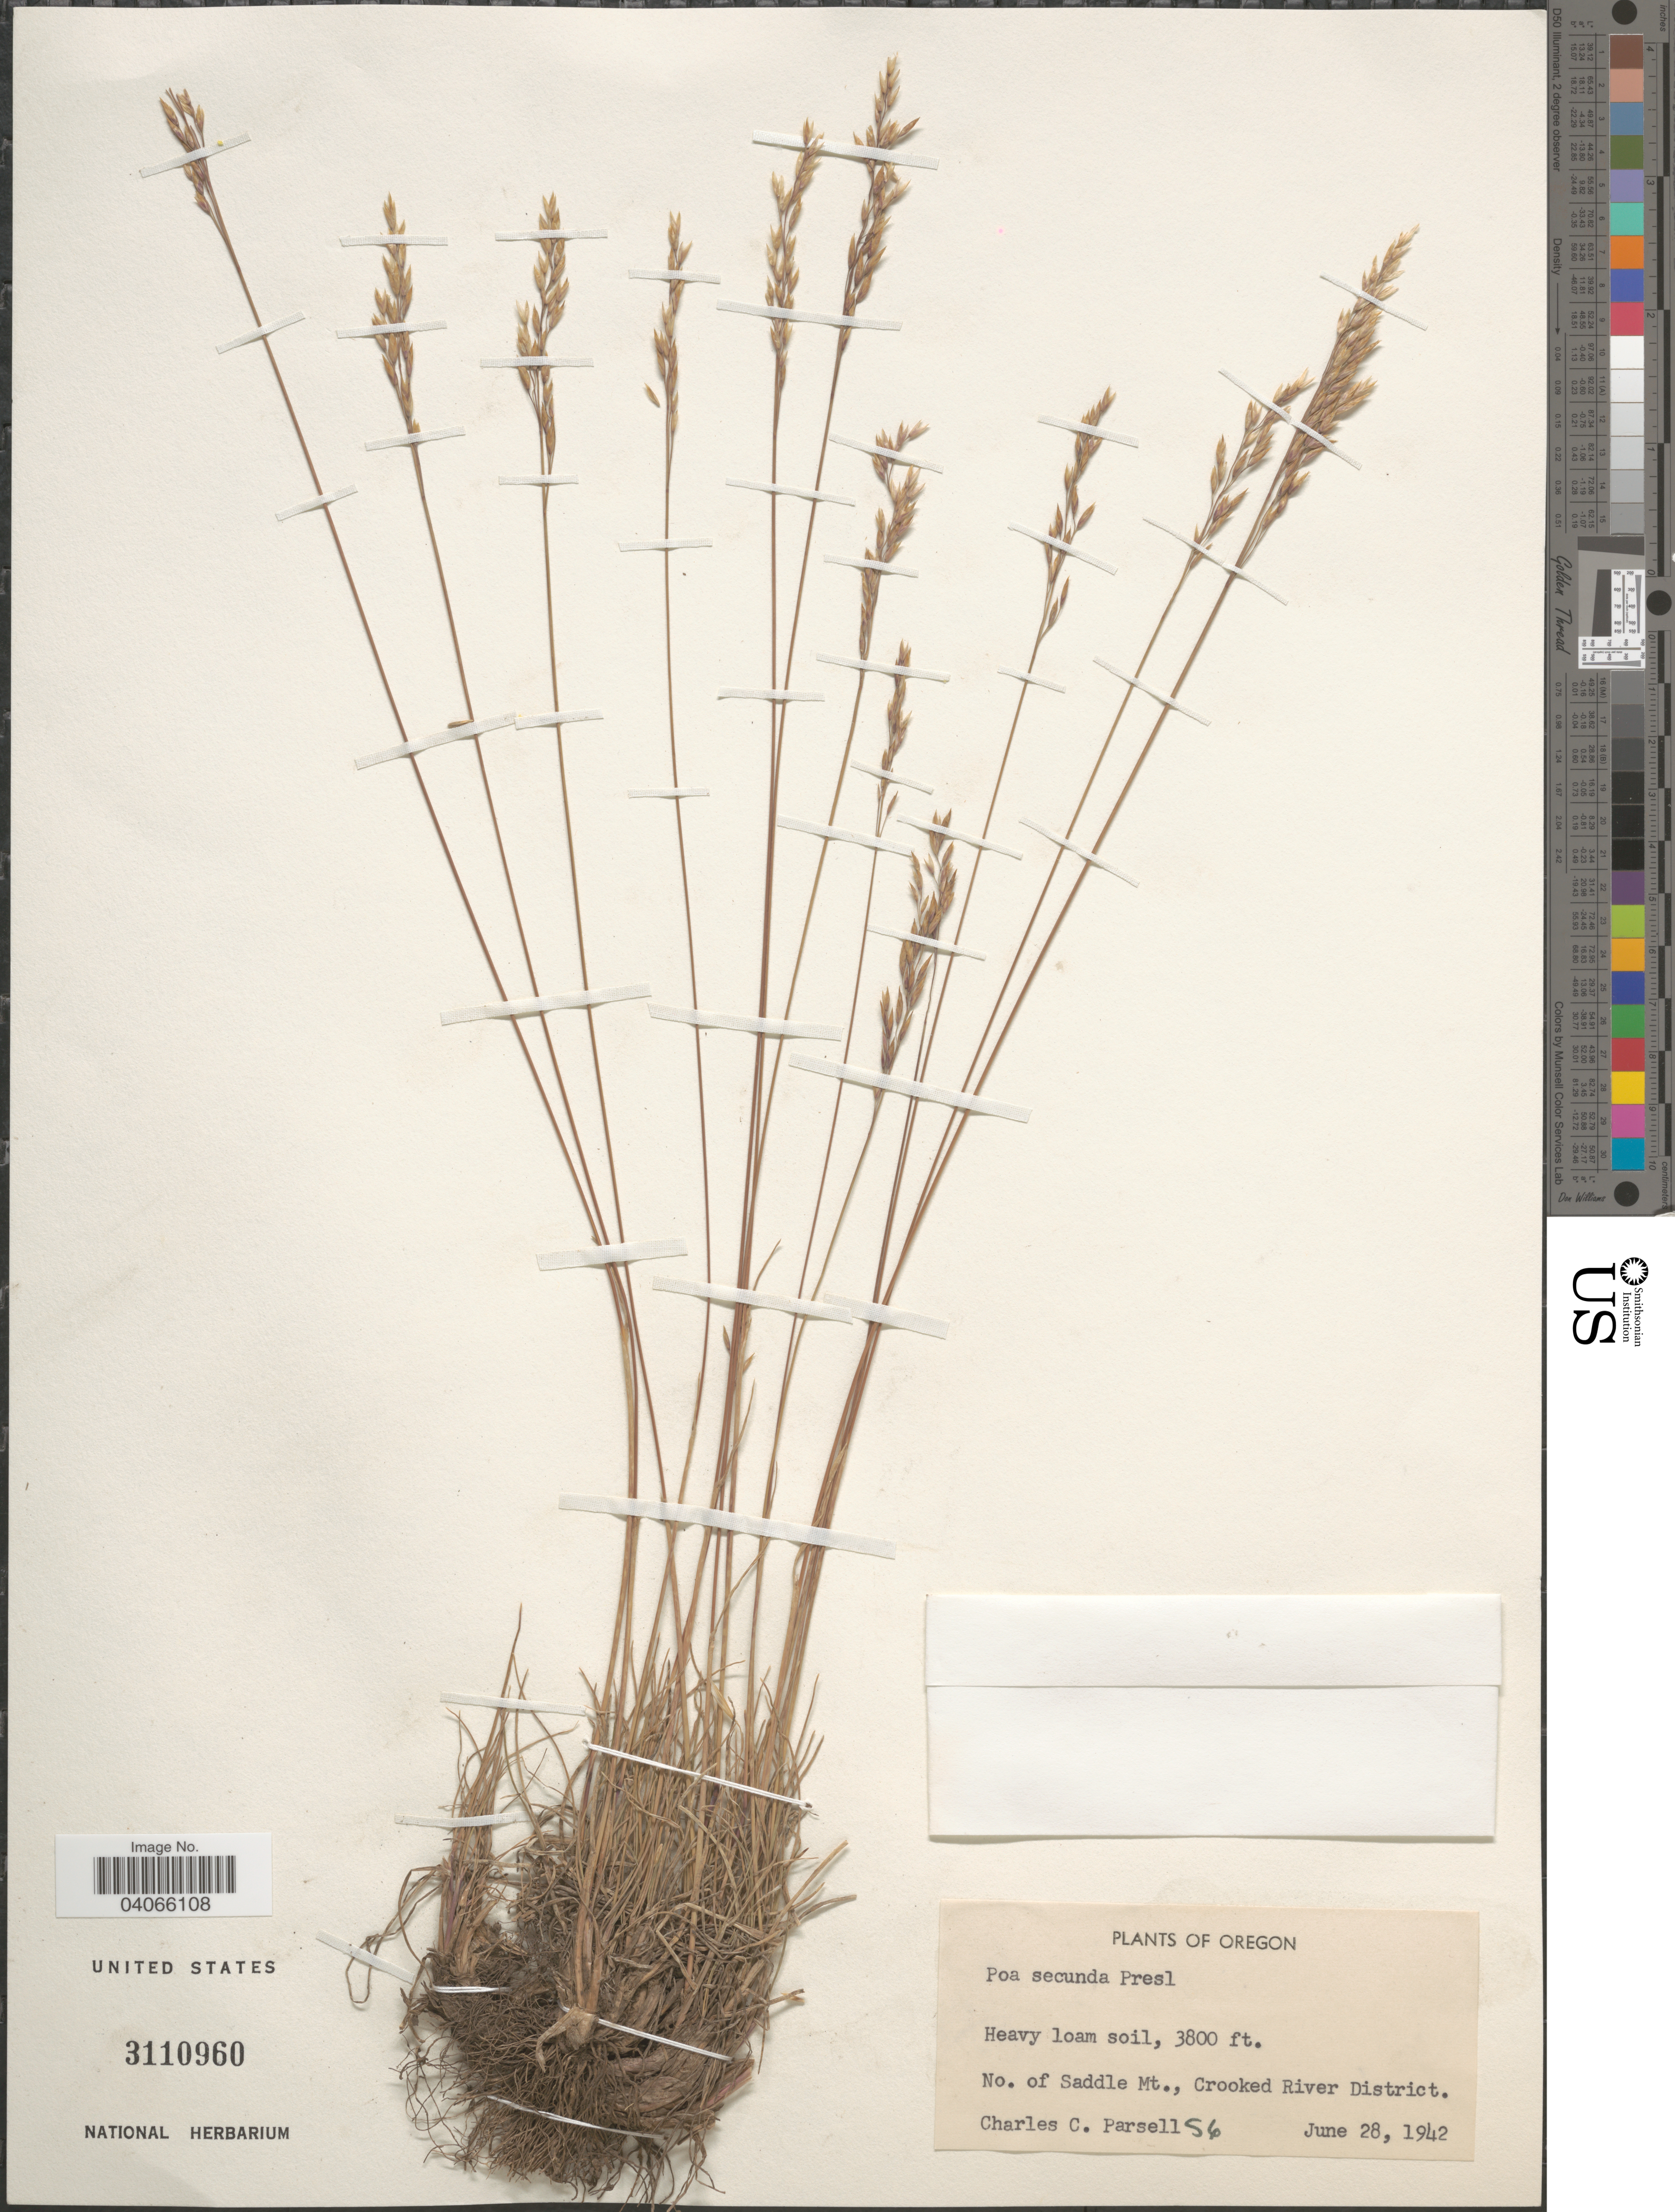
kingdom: Plantae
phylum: Tracheophyta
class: Liliopsida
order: Poales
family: Poaceae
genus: Poa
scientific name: Poa secunda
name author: J. Presl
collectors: C. Parsell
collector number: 56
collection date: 1942-06-28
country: United States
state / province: Oregon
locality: No. of Saddle Mt., Crooked River District.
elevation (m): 1158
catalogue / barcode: US 3110960